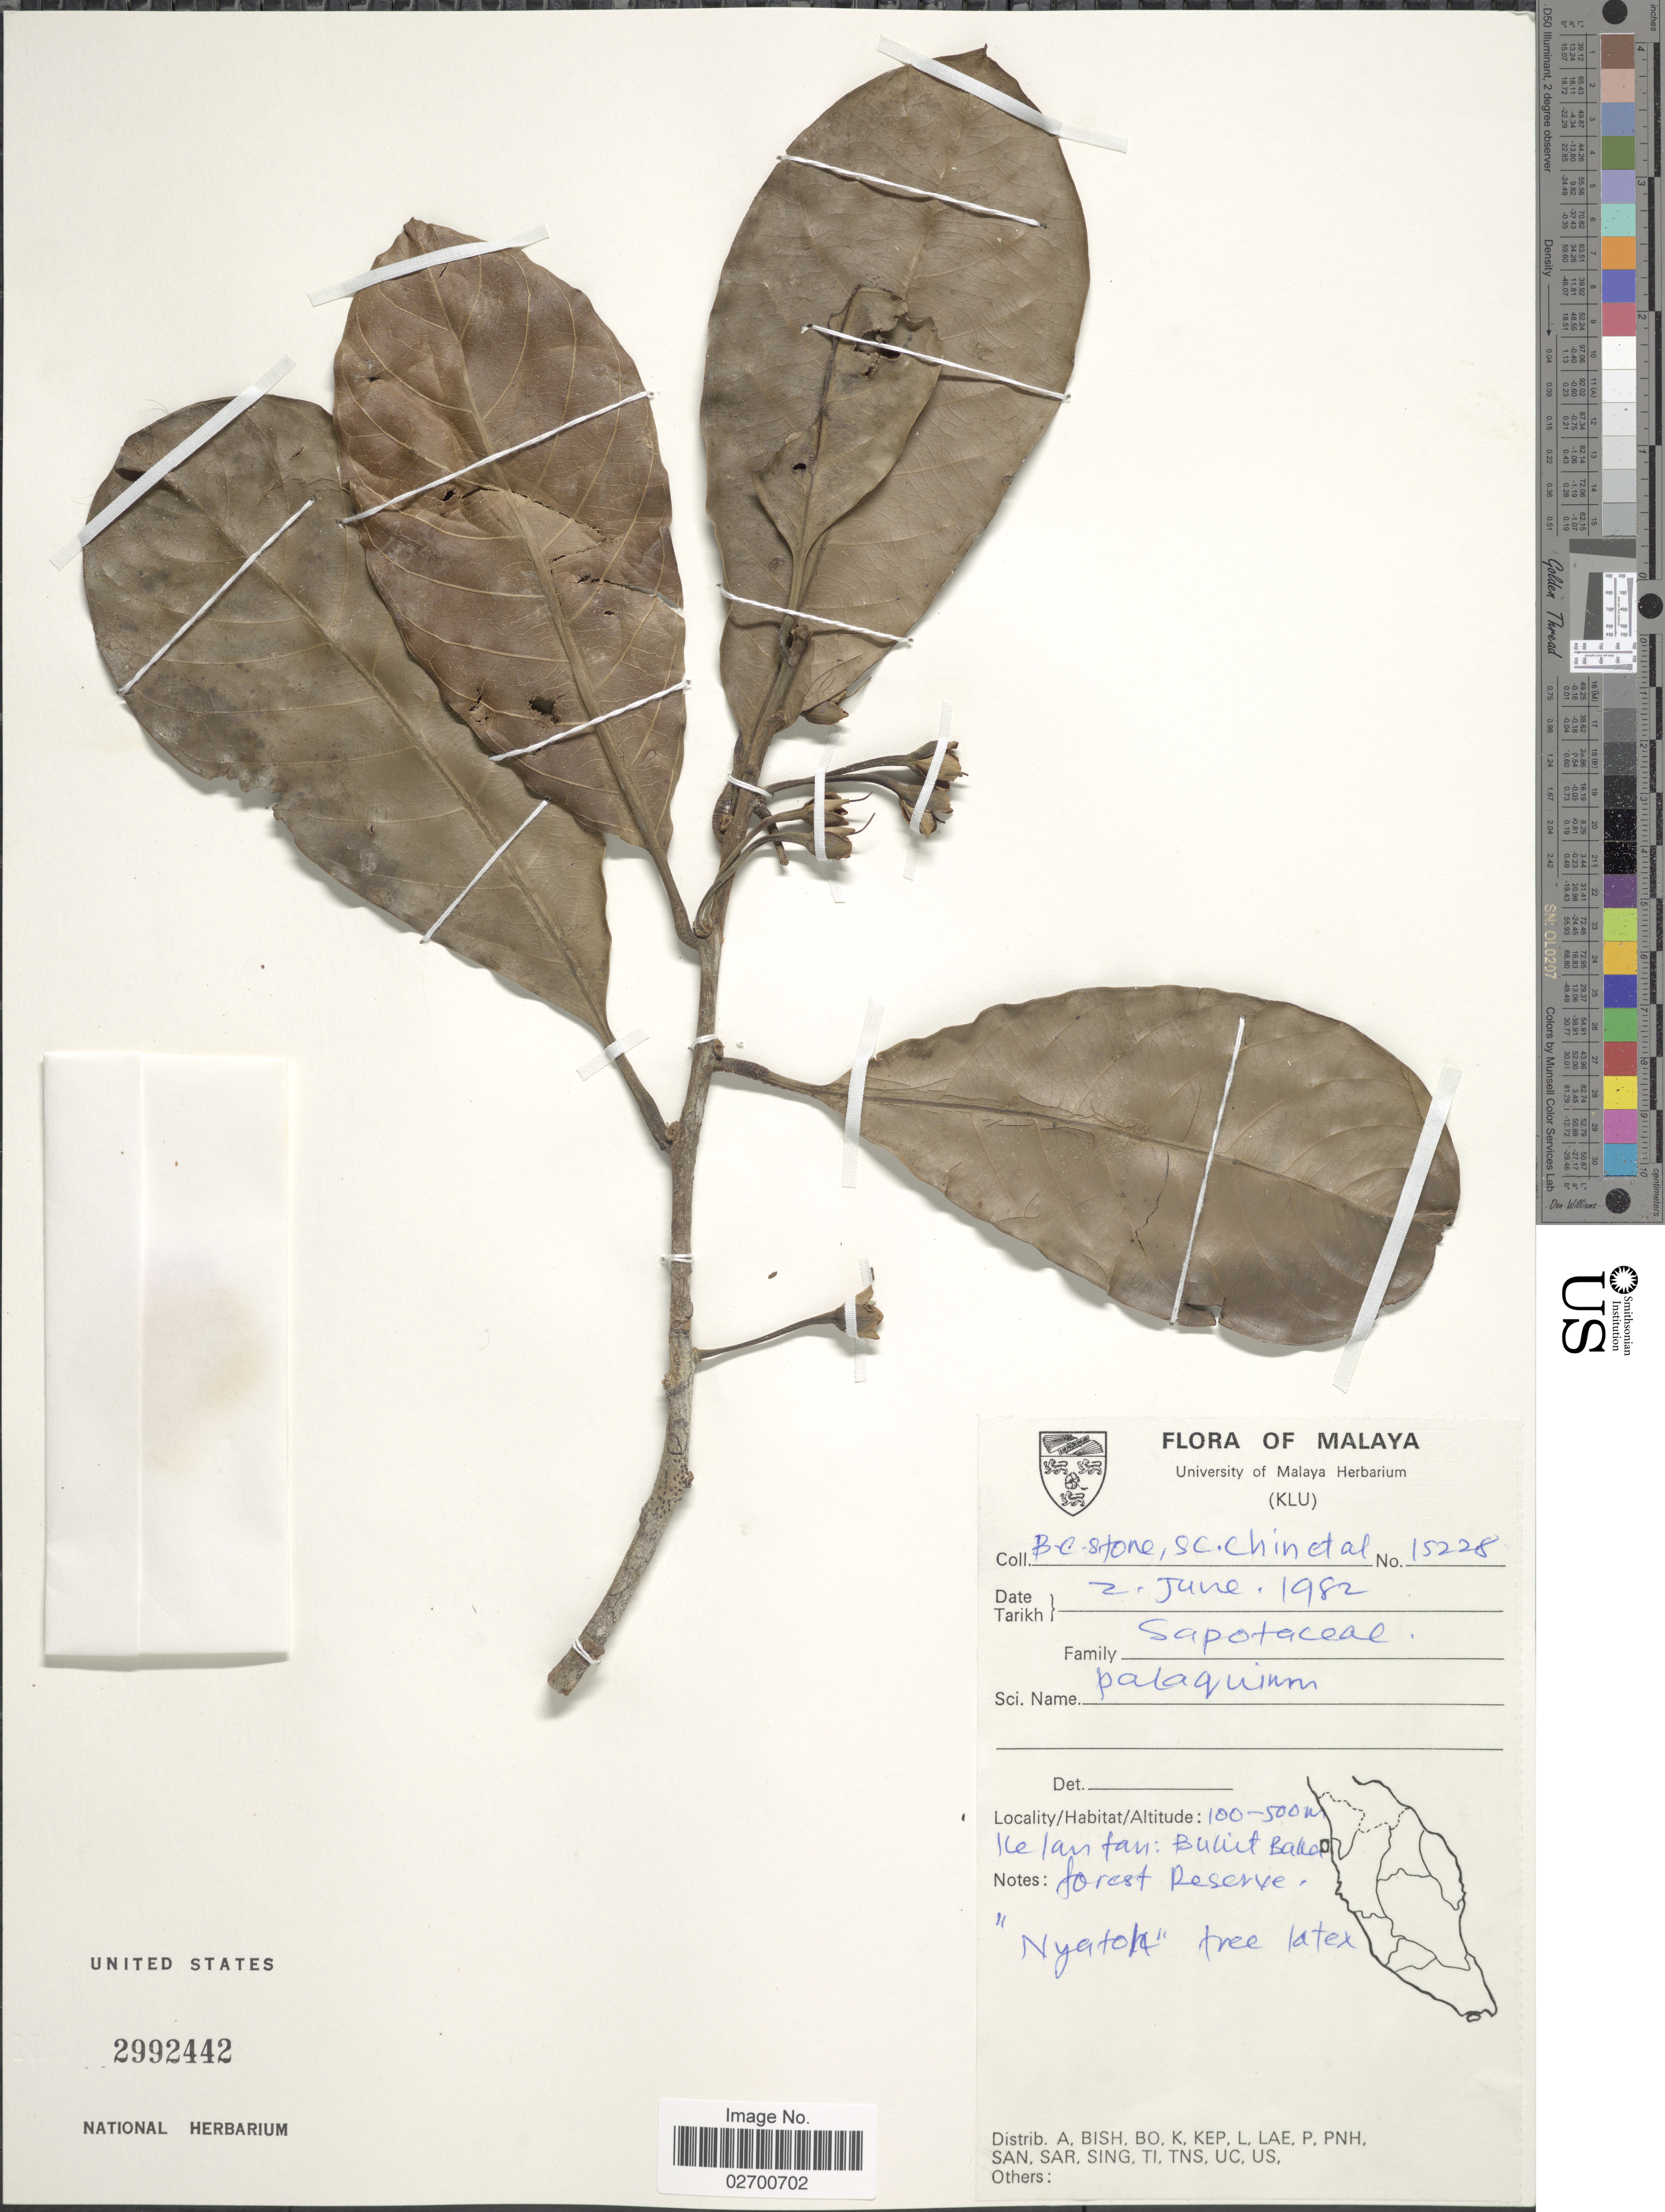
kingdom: Plantae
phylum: Tracheophyta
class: Magnoliopsida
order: Ericales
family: Sapotaceae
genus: Palaquium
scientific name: Palaquium sp.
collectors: B. C. Stone, S. Chin & et al.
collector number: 15228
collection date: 1978-06-02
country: Malaysia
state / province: Kelantan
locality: Malaya, Kelantan: Bukit Baka Forest Reserve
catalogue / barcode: US 2992442